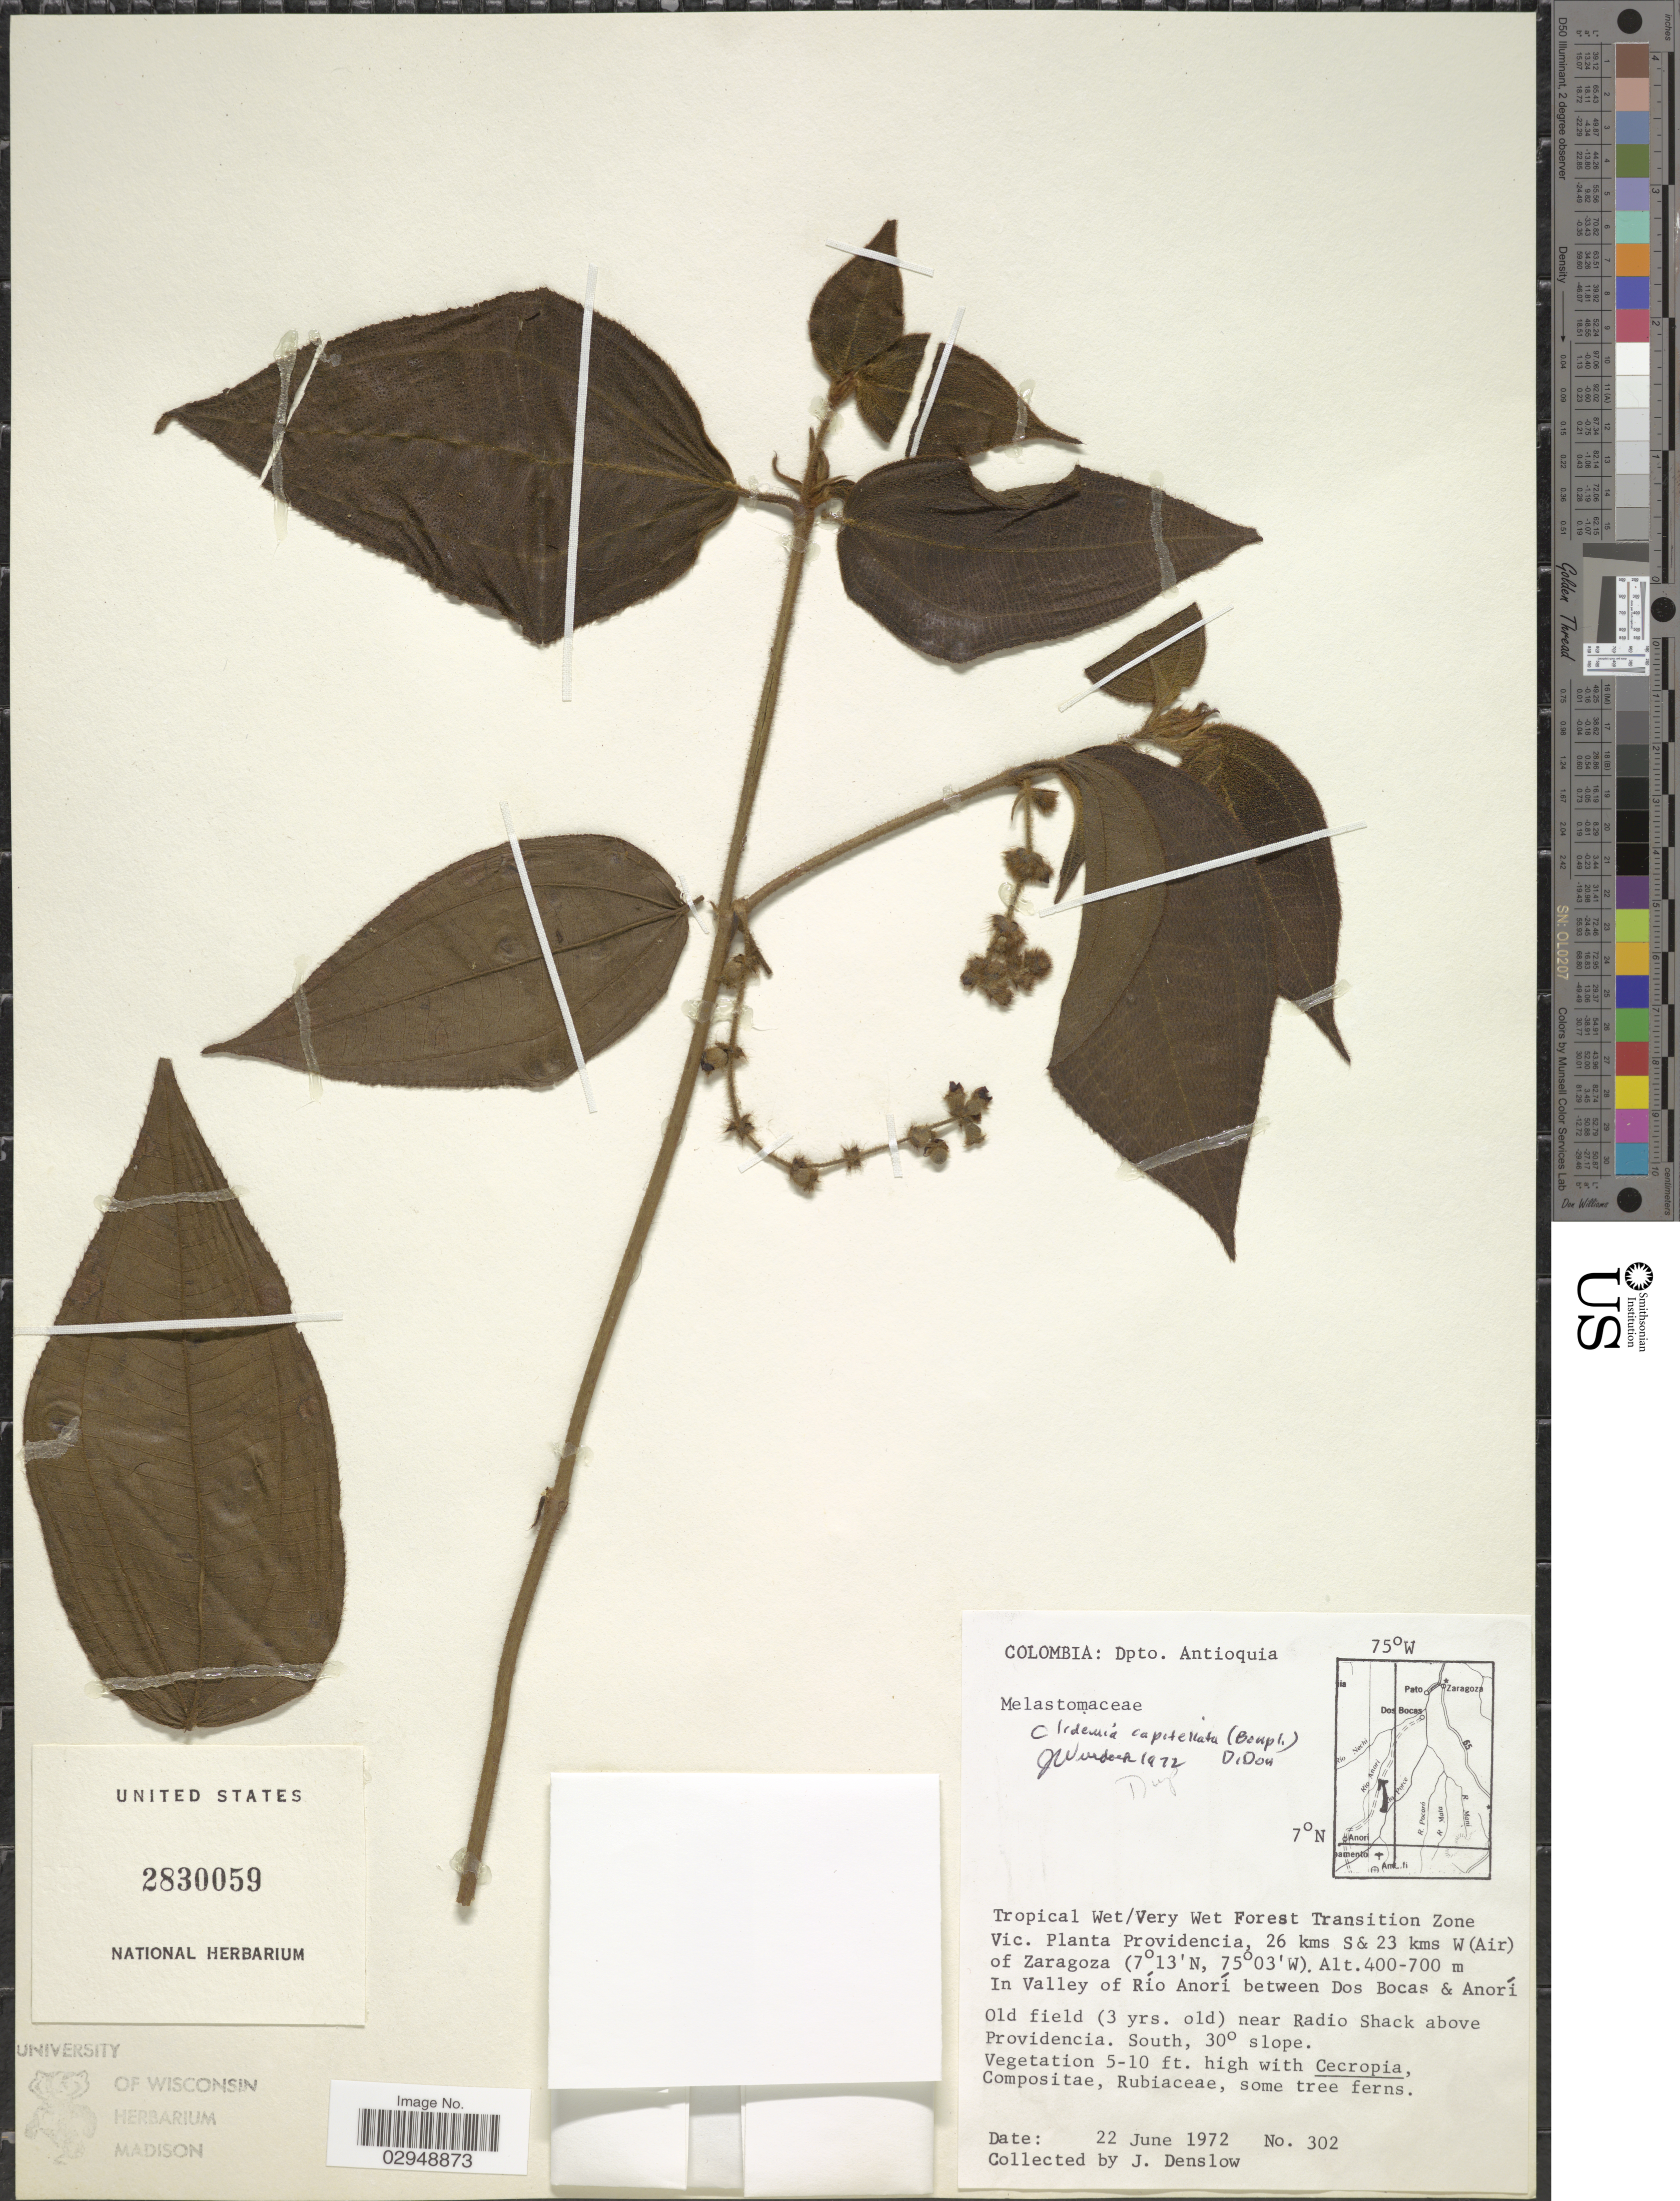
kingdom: Plantae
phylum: Tracheophyta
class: Magnoliopsida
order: Myrtales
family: Melastomataceae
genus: Clidemia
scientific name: Clidemia capitellata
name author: (Bonpl.) D. Don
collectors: J. Denslow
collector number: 302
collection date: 1972-06-22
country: Colombia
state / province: Antioquia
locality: Dpto. Antioquia. Tropical Wet/Very Wet Forest Transition Zone. Vic. Planta Providencia, 26 kms S & 23 kms W (Air) of Zaragoza. In Valley of Río Anorí between Dos Bocas & Anorí. Old field (3 yrs. old) near Radio Shack above Providencia. South 30° slope.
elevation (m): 400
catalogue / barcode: US 2830059